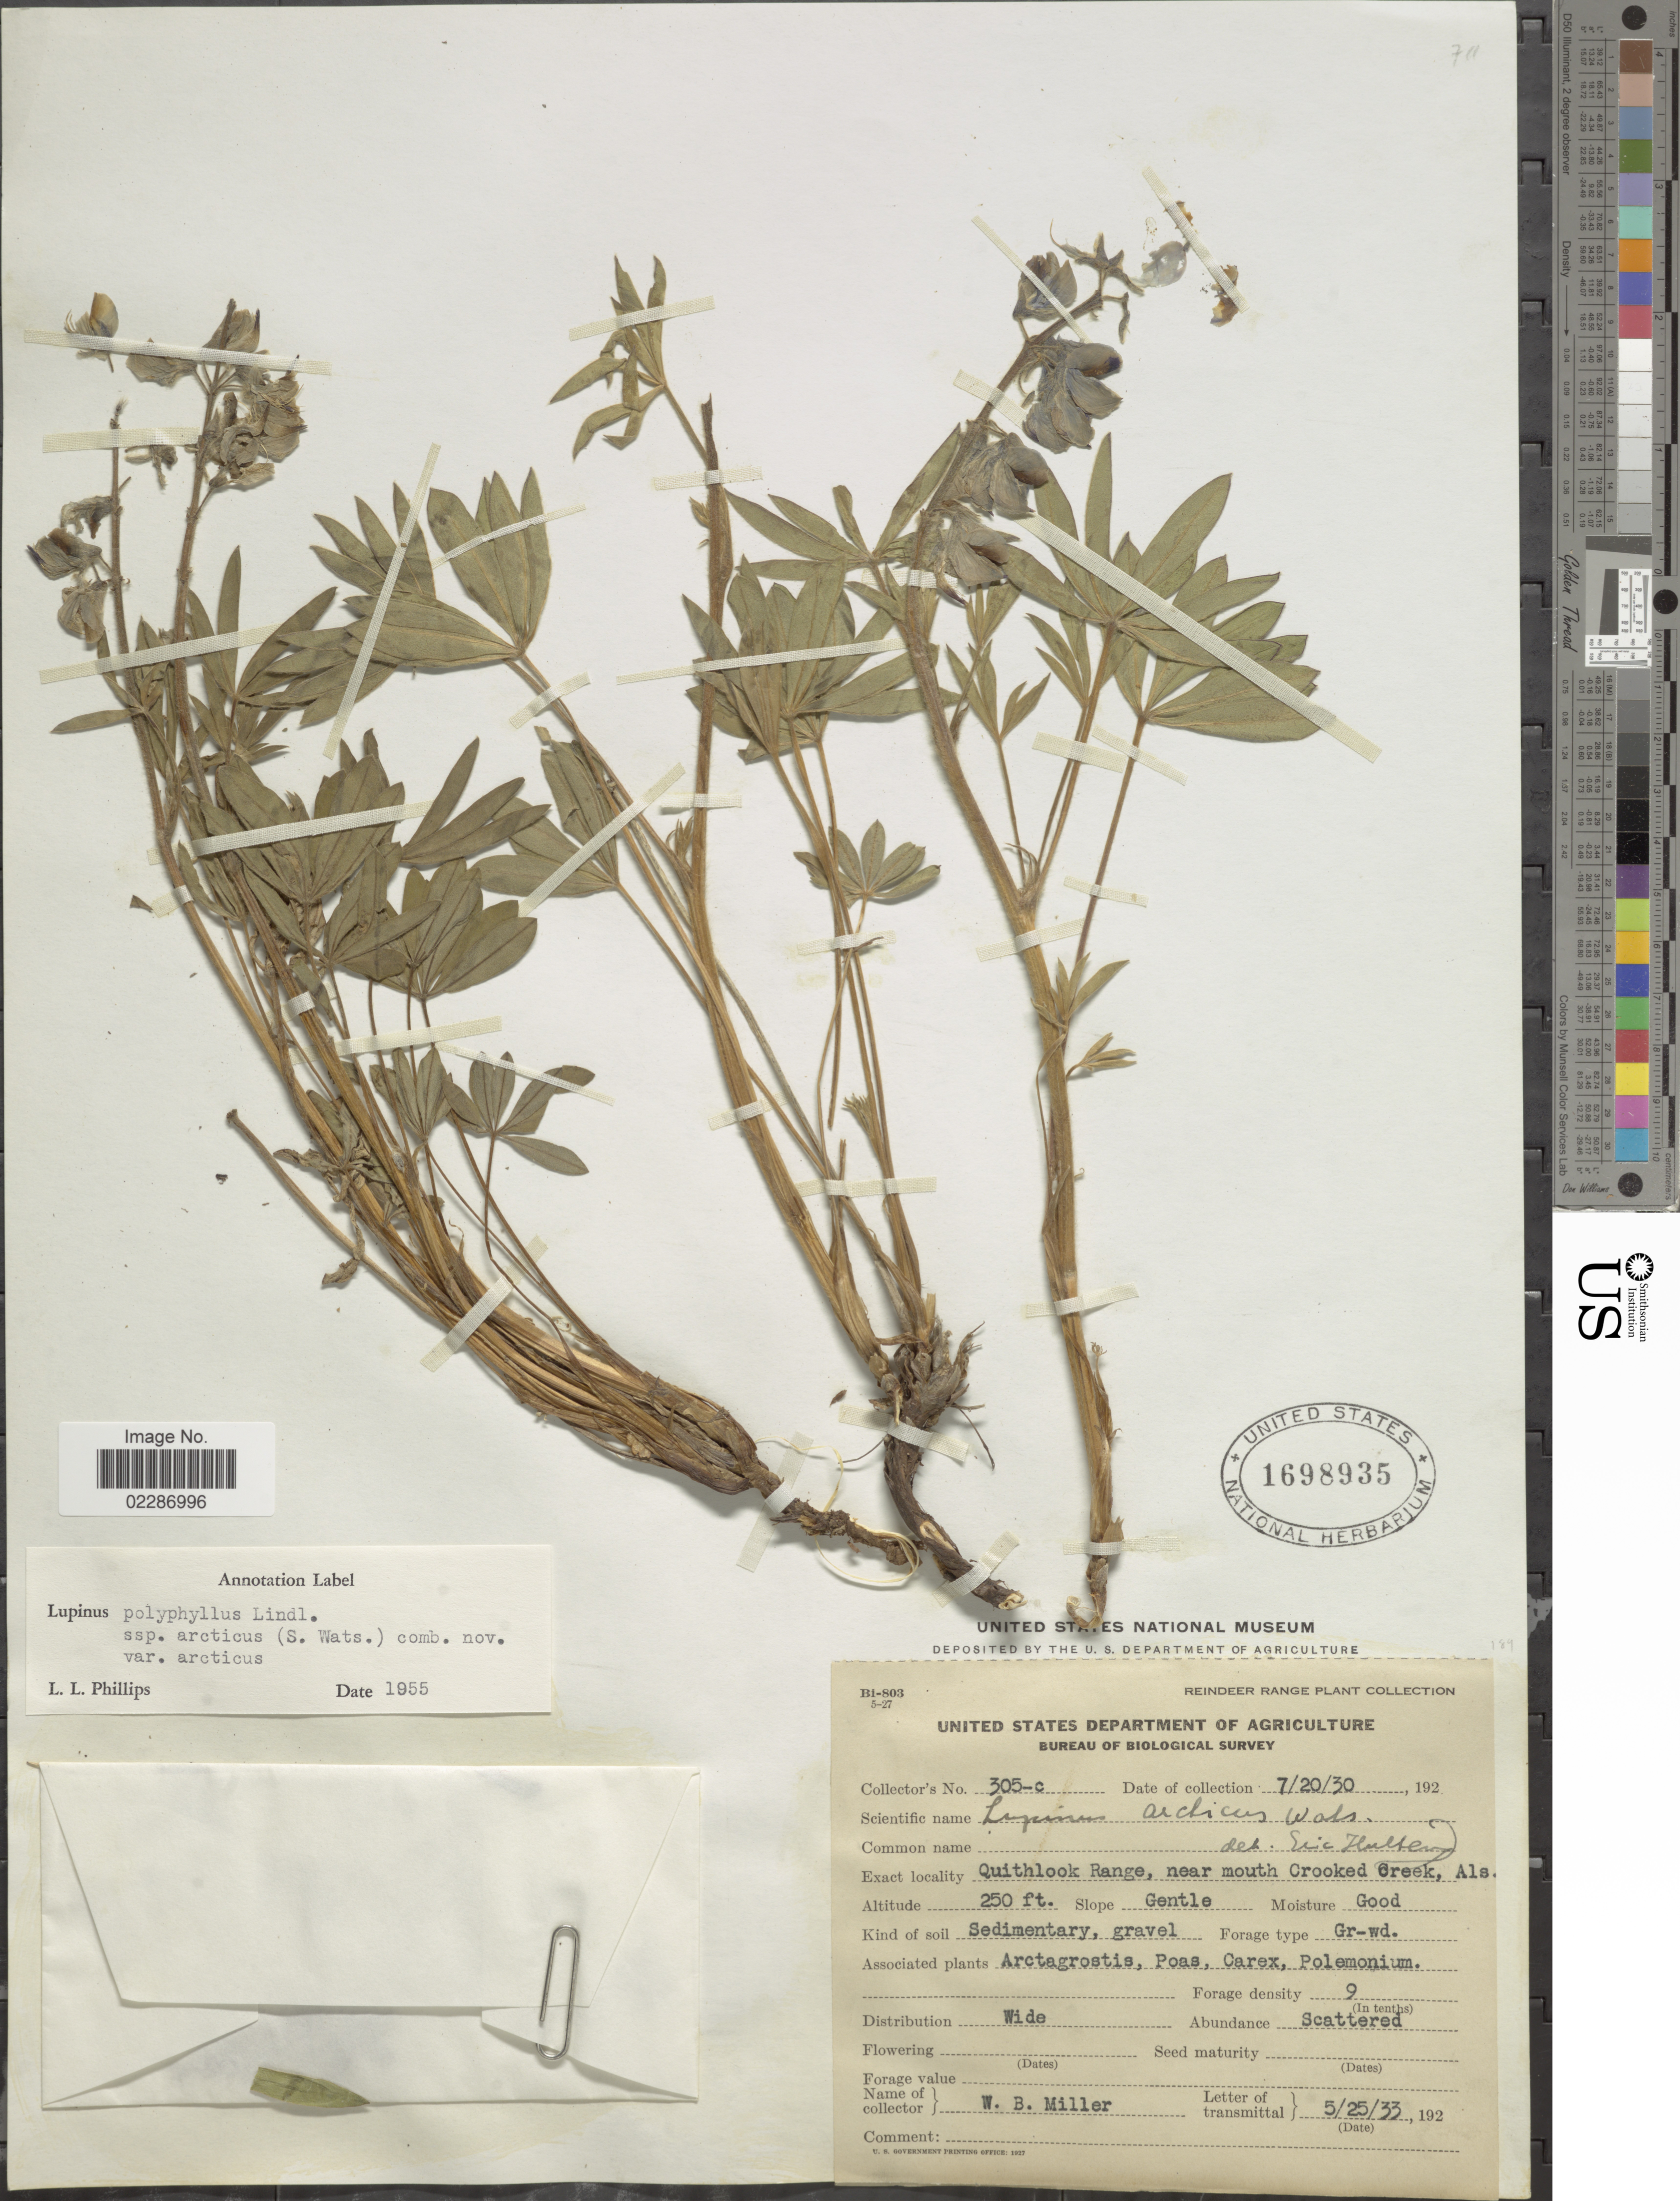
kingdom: Plantae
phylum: Tracheophyta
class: Magnoliopsida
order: Fabales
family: Fabaceae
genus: Lupinus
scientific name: Lupinus arcticus subsp. arcticus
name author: S. Watson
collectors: W. Miller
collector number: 305c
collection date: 1930-07-20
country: United States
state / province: Alaska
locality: Quithlook Range, near mouth Crooked Creek, Als.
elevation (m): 76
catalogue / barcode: US 1698935